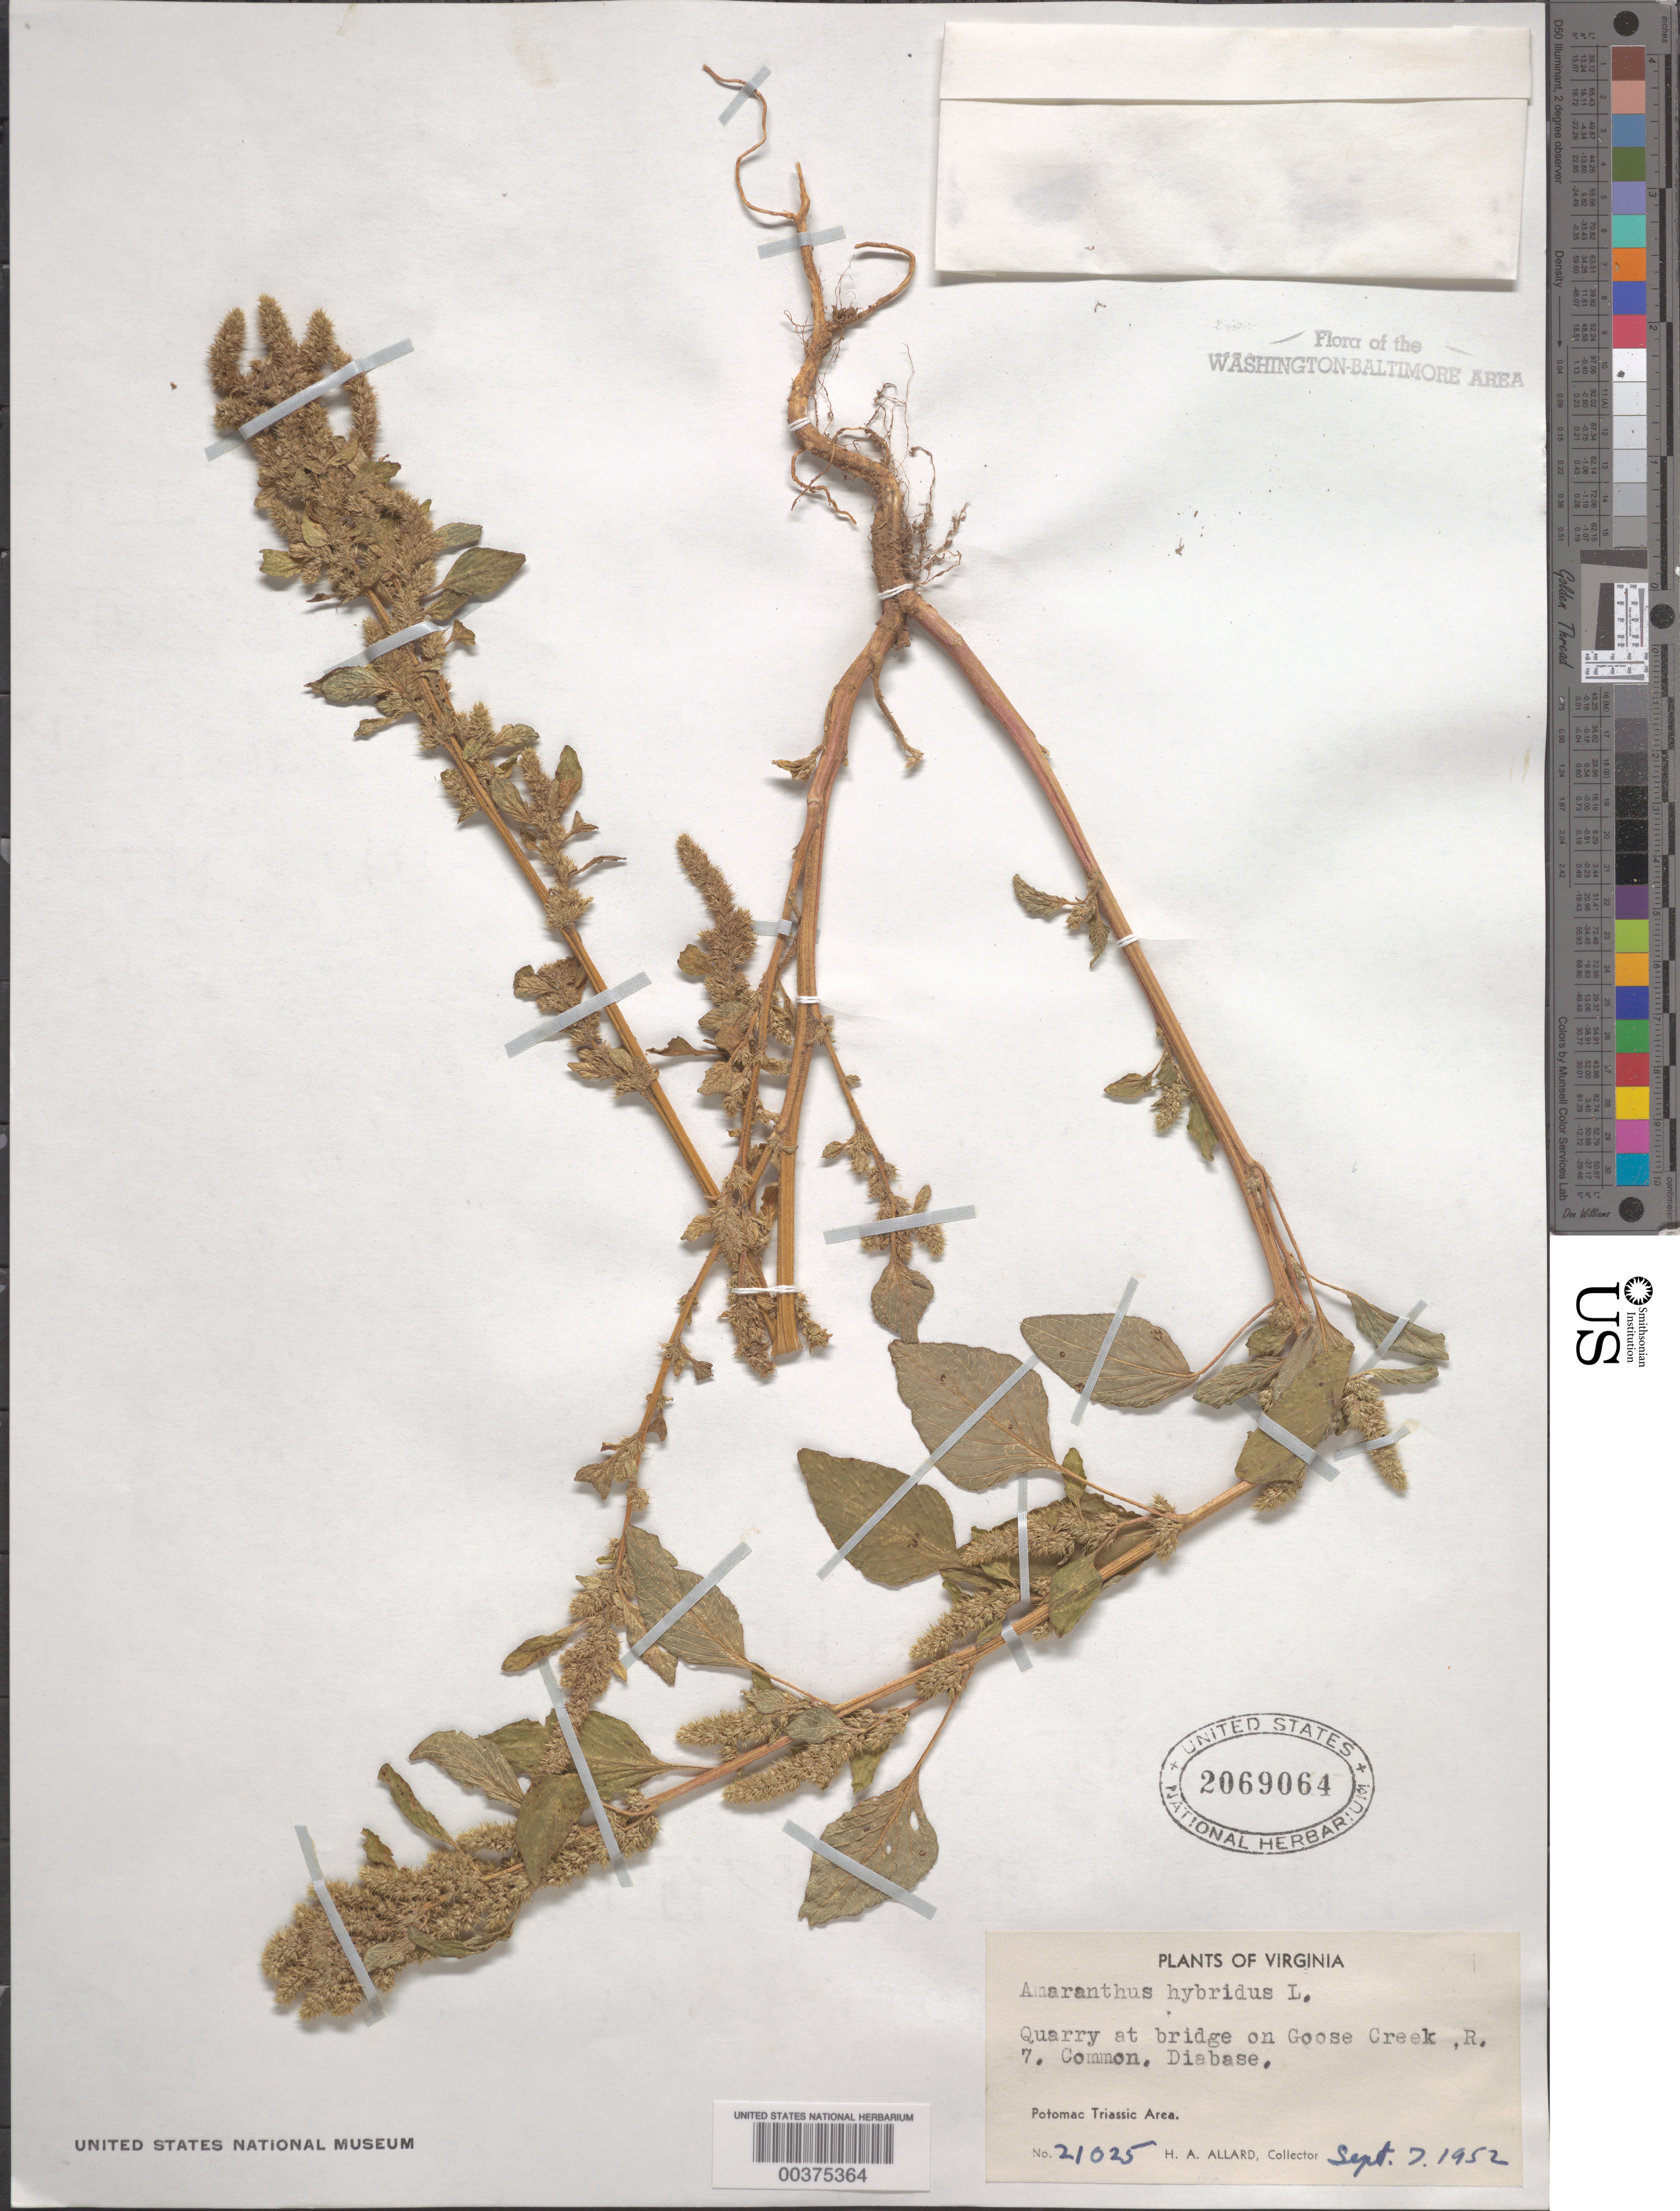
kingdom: Plantae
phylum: Tracheophyta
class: Magnoliopsida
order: Caryophyllales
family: Amaranthaceae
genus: Amaranthus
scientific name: Amaranthus hybridus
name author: L.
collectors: H. A. Allard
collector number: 21025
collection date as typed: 07 Sep 1952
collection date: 1952-09-07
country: United States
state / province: Virginia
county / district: Loudoun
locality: Goose Creek, Route 7, quarry at bridge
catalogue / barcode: US 2069064